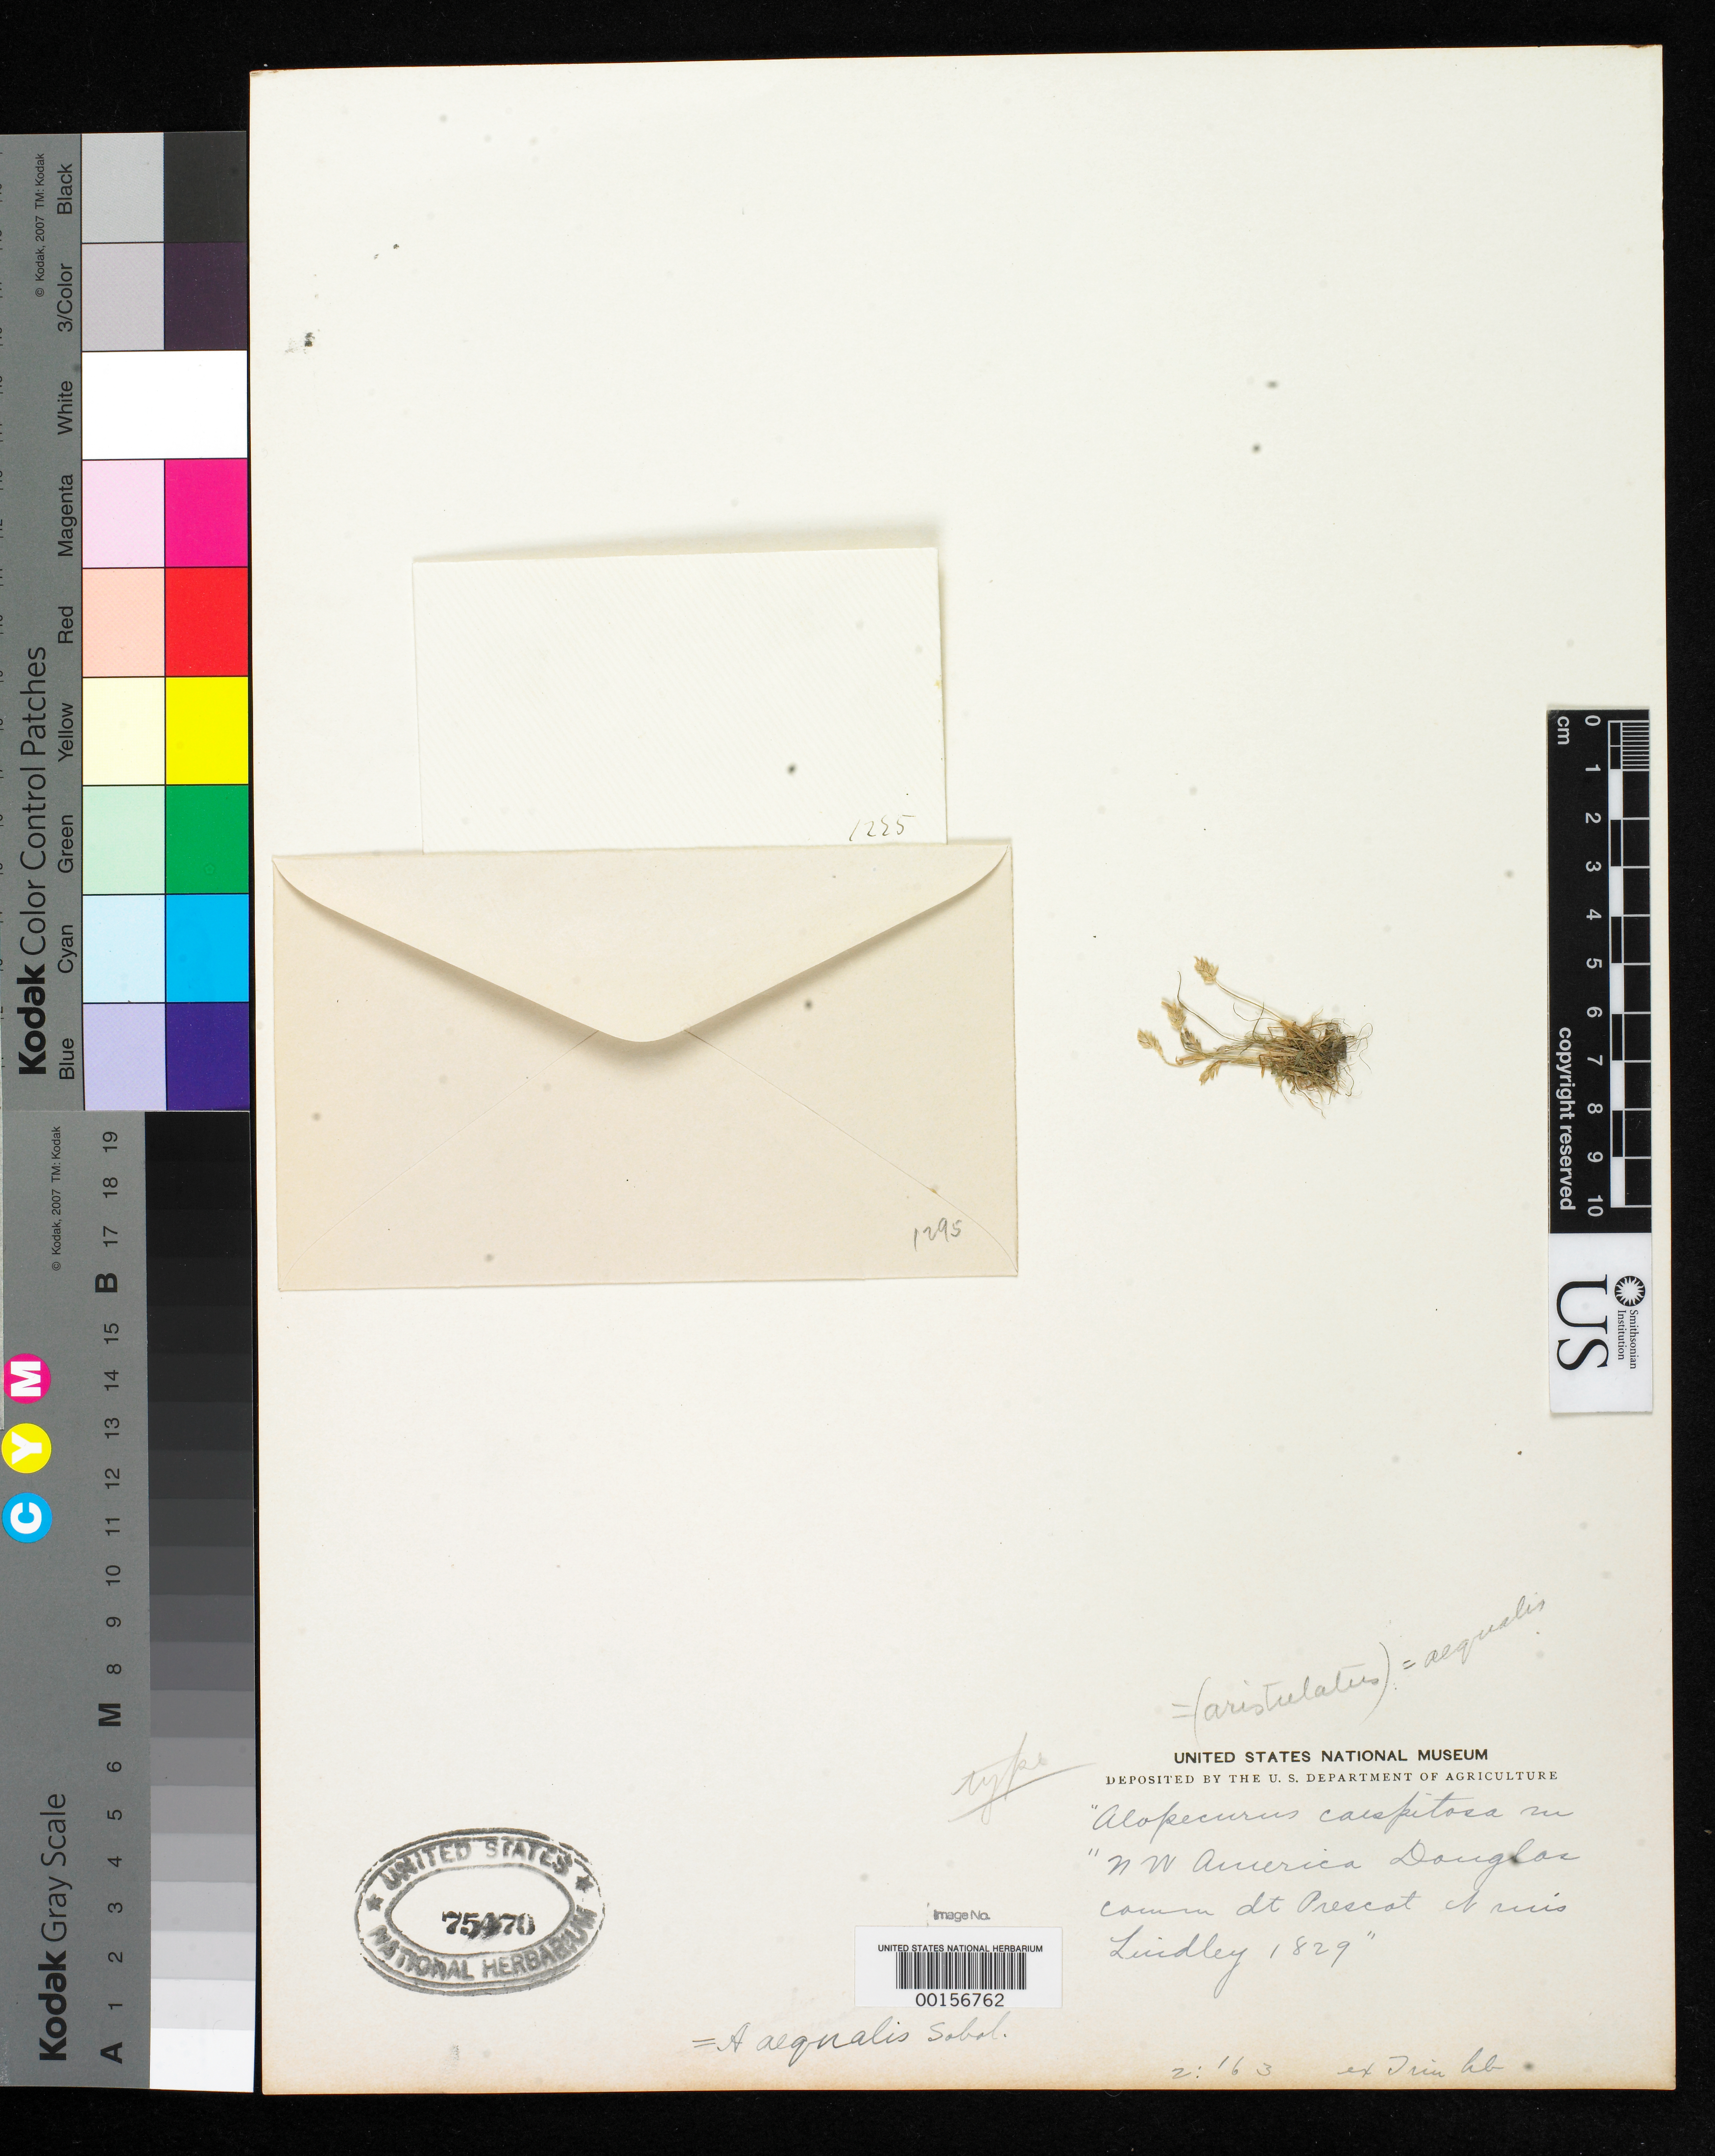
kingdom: Plantae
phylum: Tracheophyta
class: Liliopsida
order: Poales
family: Poaceae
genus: Alopecurus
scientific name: Alopecurus caespitosus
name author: Trin.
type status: Type Fragment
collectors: J. Lindley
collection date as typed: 1829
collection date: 1829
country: United States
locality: NW America.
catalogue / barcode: US 75470